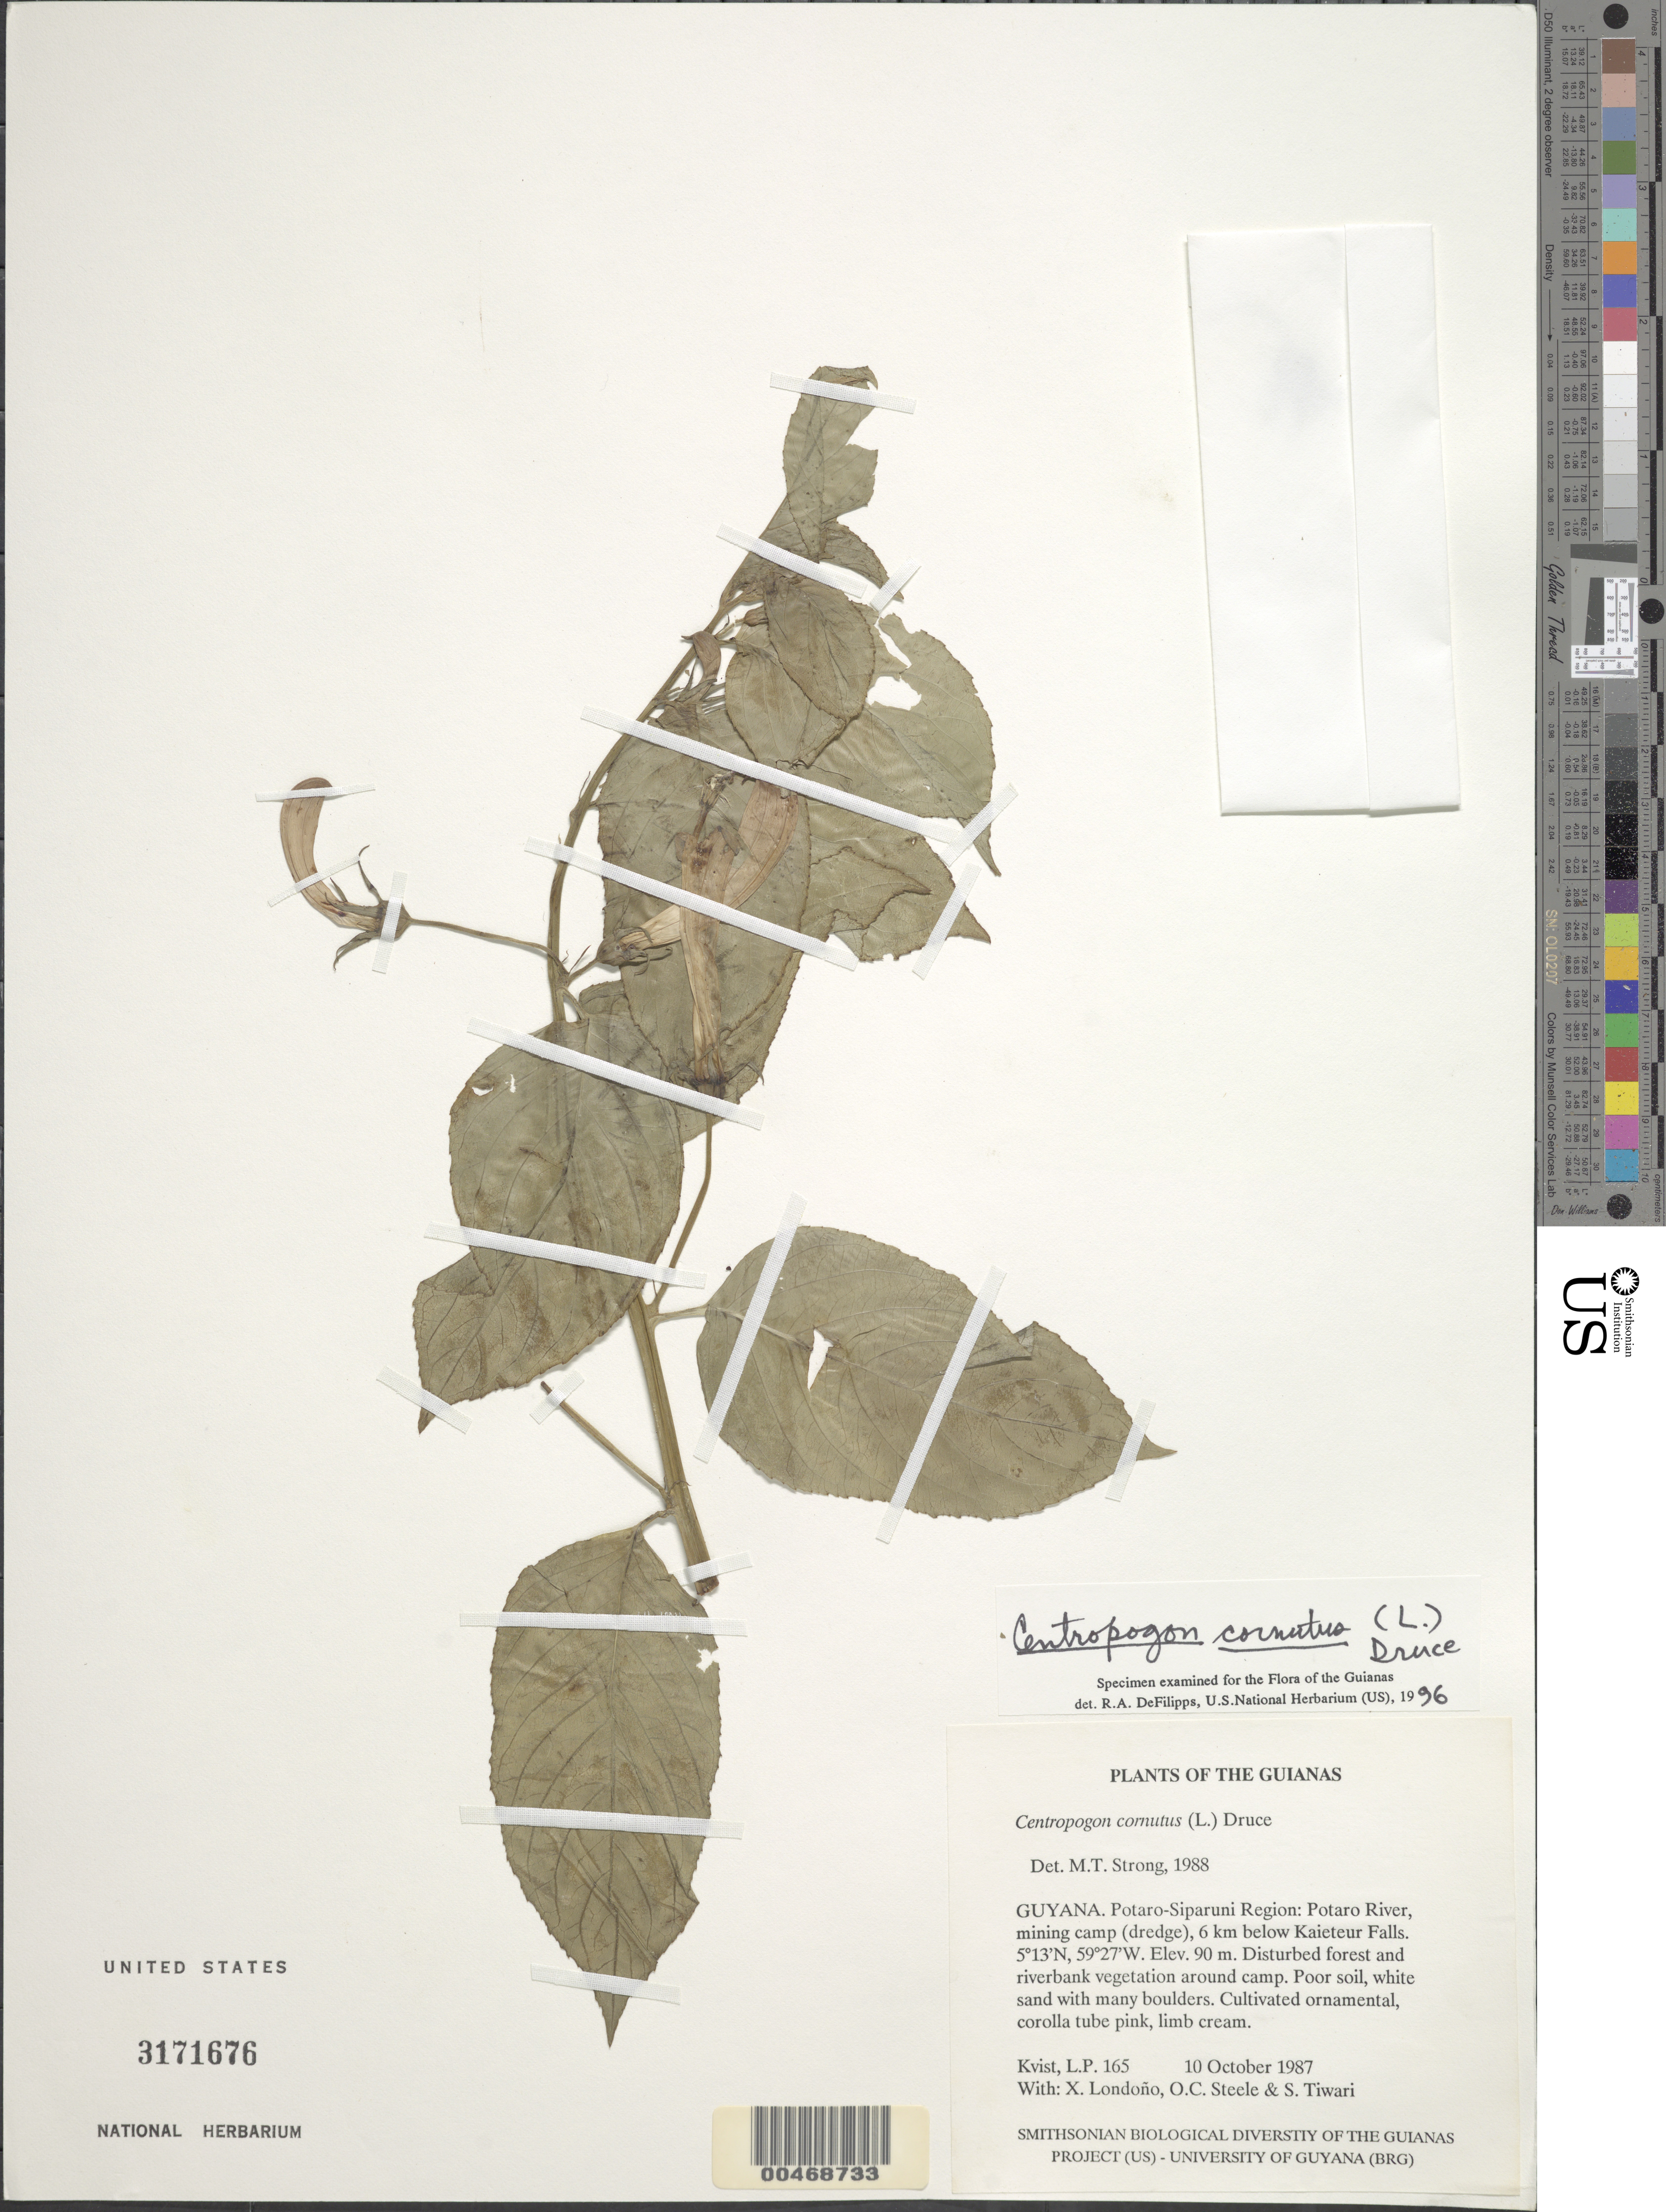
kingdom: Plantae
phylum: Tracheophyta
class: Magnoliopsida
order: Asterales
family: Campanulaceae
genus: Centropogon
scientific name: Centropogon cornutus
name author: (L.) Druce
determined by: DeFilipps, R. A.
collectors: L. P. Kvist, X. Londoño, O. C. Steele & S. Tiwari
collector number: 165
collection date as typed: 10 October 1987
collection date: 1987-10-10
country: Guyana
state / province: Potaro-Siparuni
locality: Potaro River, mining camp (dredge), 6 km below Kaieteur Falls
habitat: Disturbed forest and riverbank vegetation around camp. Poor soil, white sand with many boulders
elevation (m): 90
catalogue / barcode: US 3171676